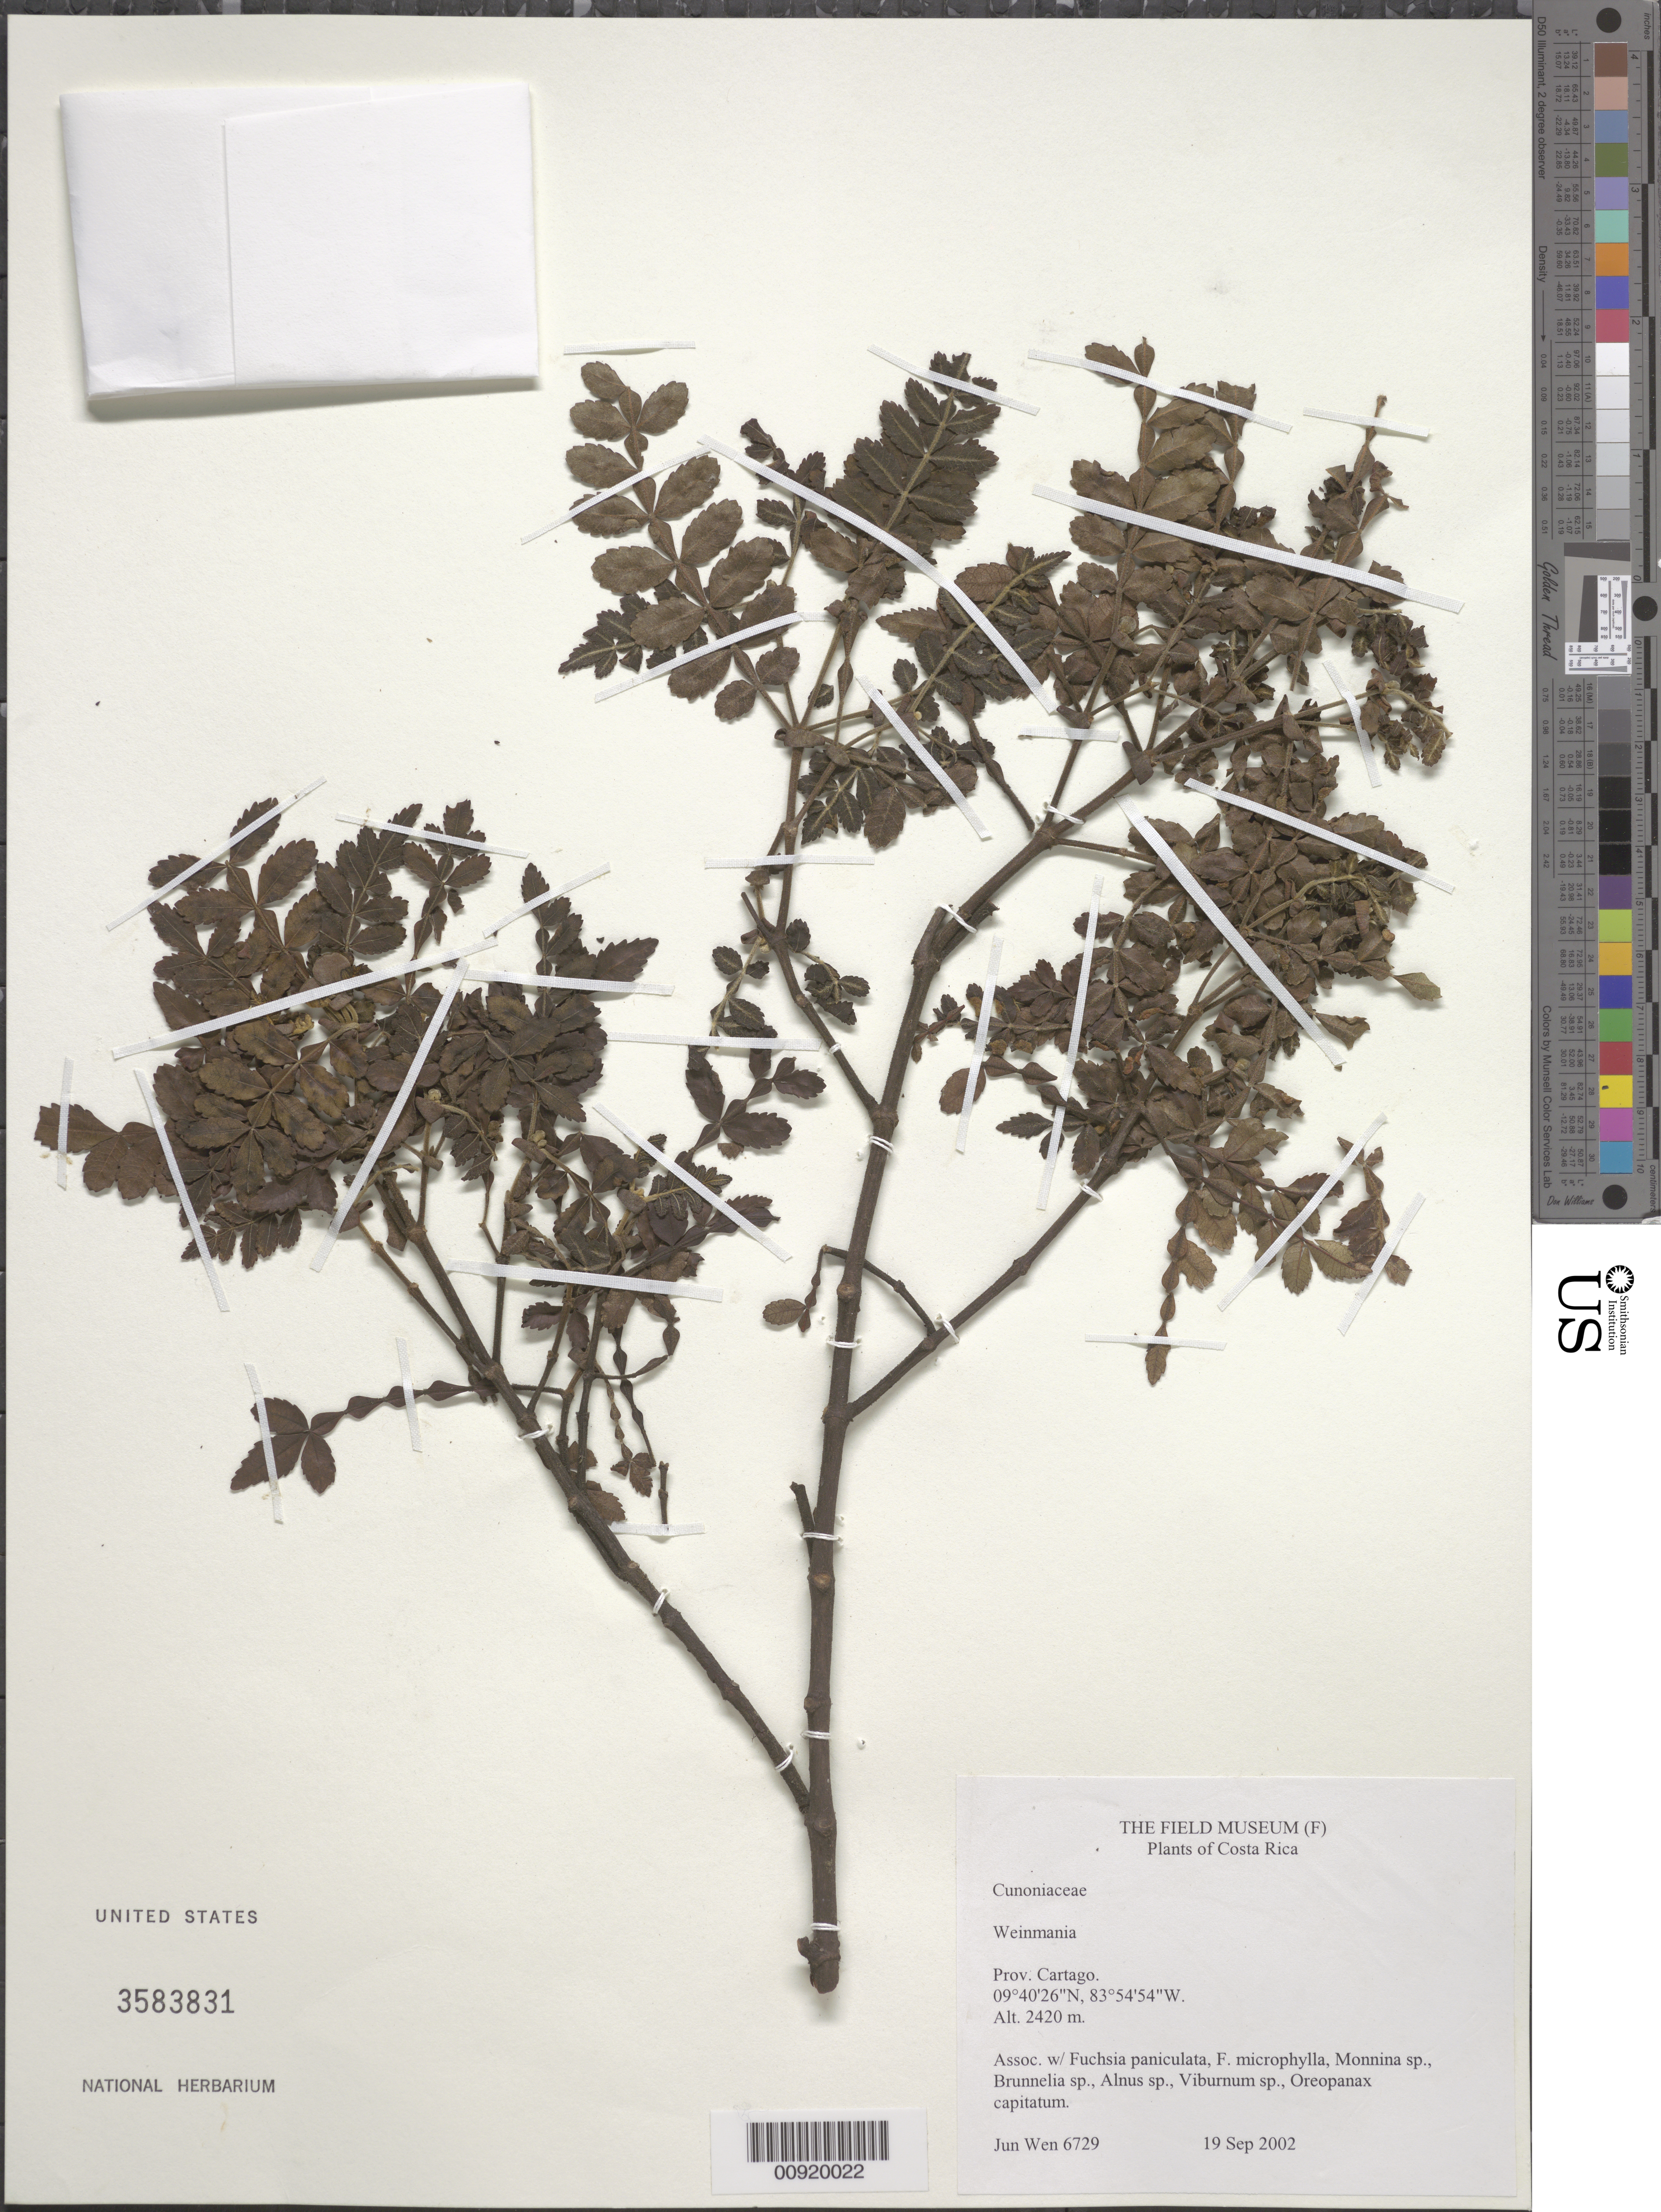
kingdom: Plantae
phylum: Tracheophyta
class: Magnoliopsida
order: Oxalidales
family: Cunoniaceae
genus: Weinmannia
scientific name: Weinmannia sp.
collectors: J. Wen & R. Aguilar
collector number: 6729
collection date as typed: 19 Sep 2002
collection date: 2002-09-19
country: Costa Rica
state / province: Cartago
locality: Santa Maria de Dota. Rio Blanco de Coper.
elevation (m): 2420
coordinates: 9 40 26 N, 83 54 54 W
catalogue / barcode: US 3583831